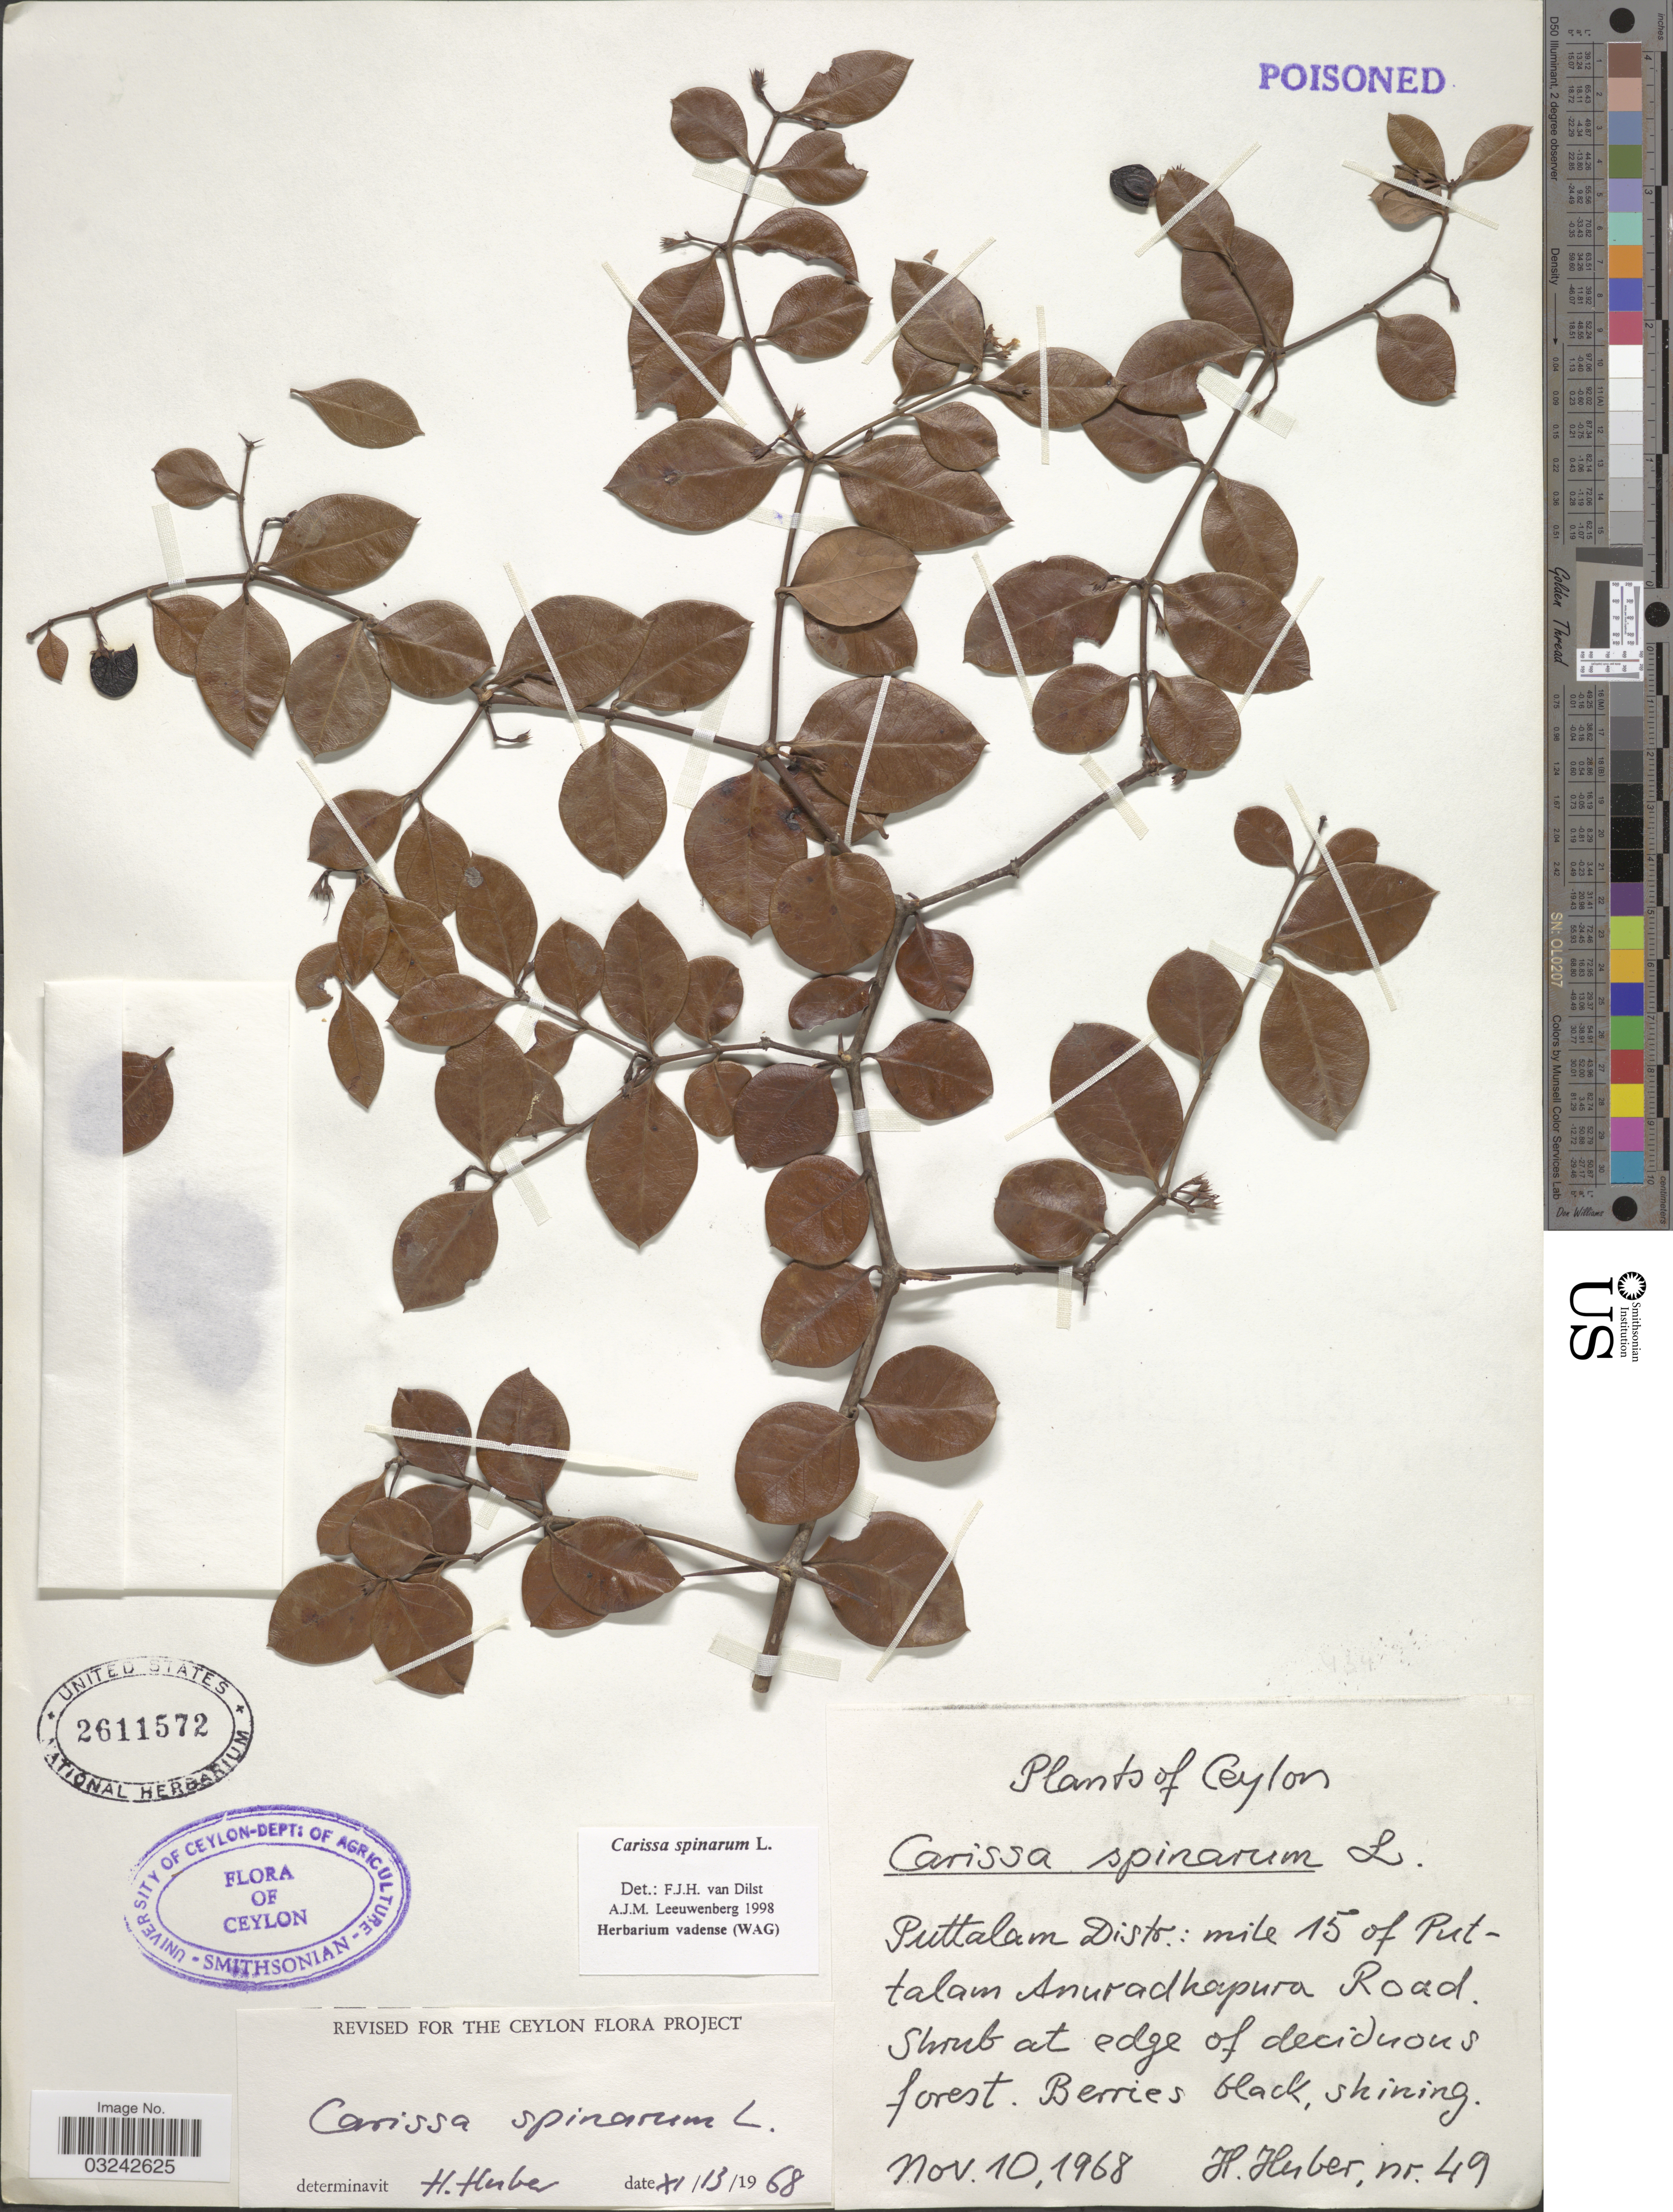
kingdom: Plantae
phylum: Tracheophyta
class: Magnoliopsida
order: Gentianales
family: Apocynaceae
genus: Carissa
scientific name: Carissa spinarum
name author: L.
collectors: H. Huber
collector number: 49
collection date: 1968-11-10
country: Sri Lanka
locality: Ceylon. Puttalam Distr.: mile 15 of Puttalam Anuradhapura Road.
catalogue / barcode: US 2611572